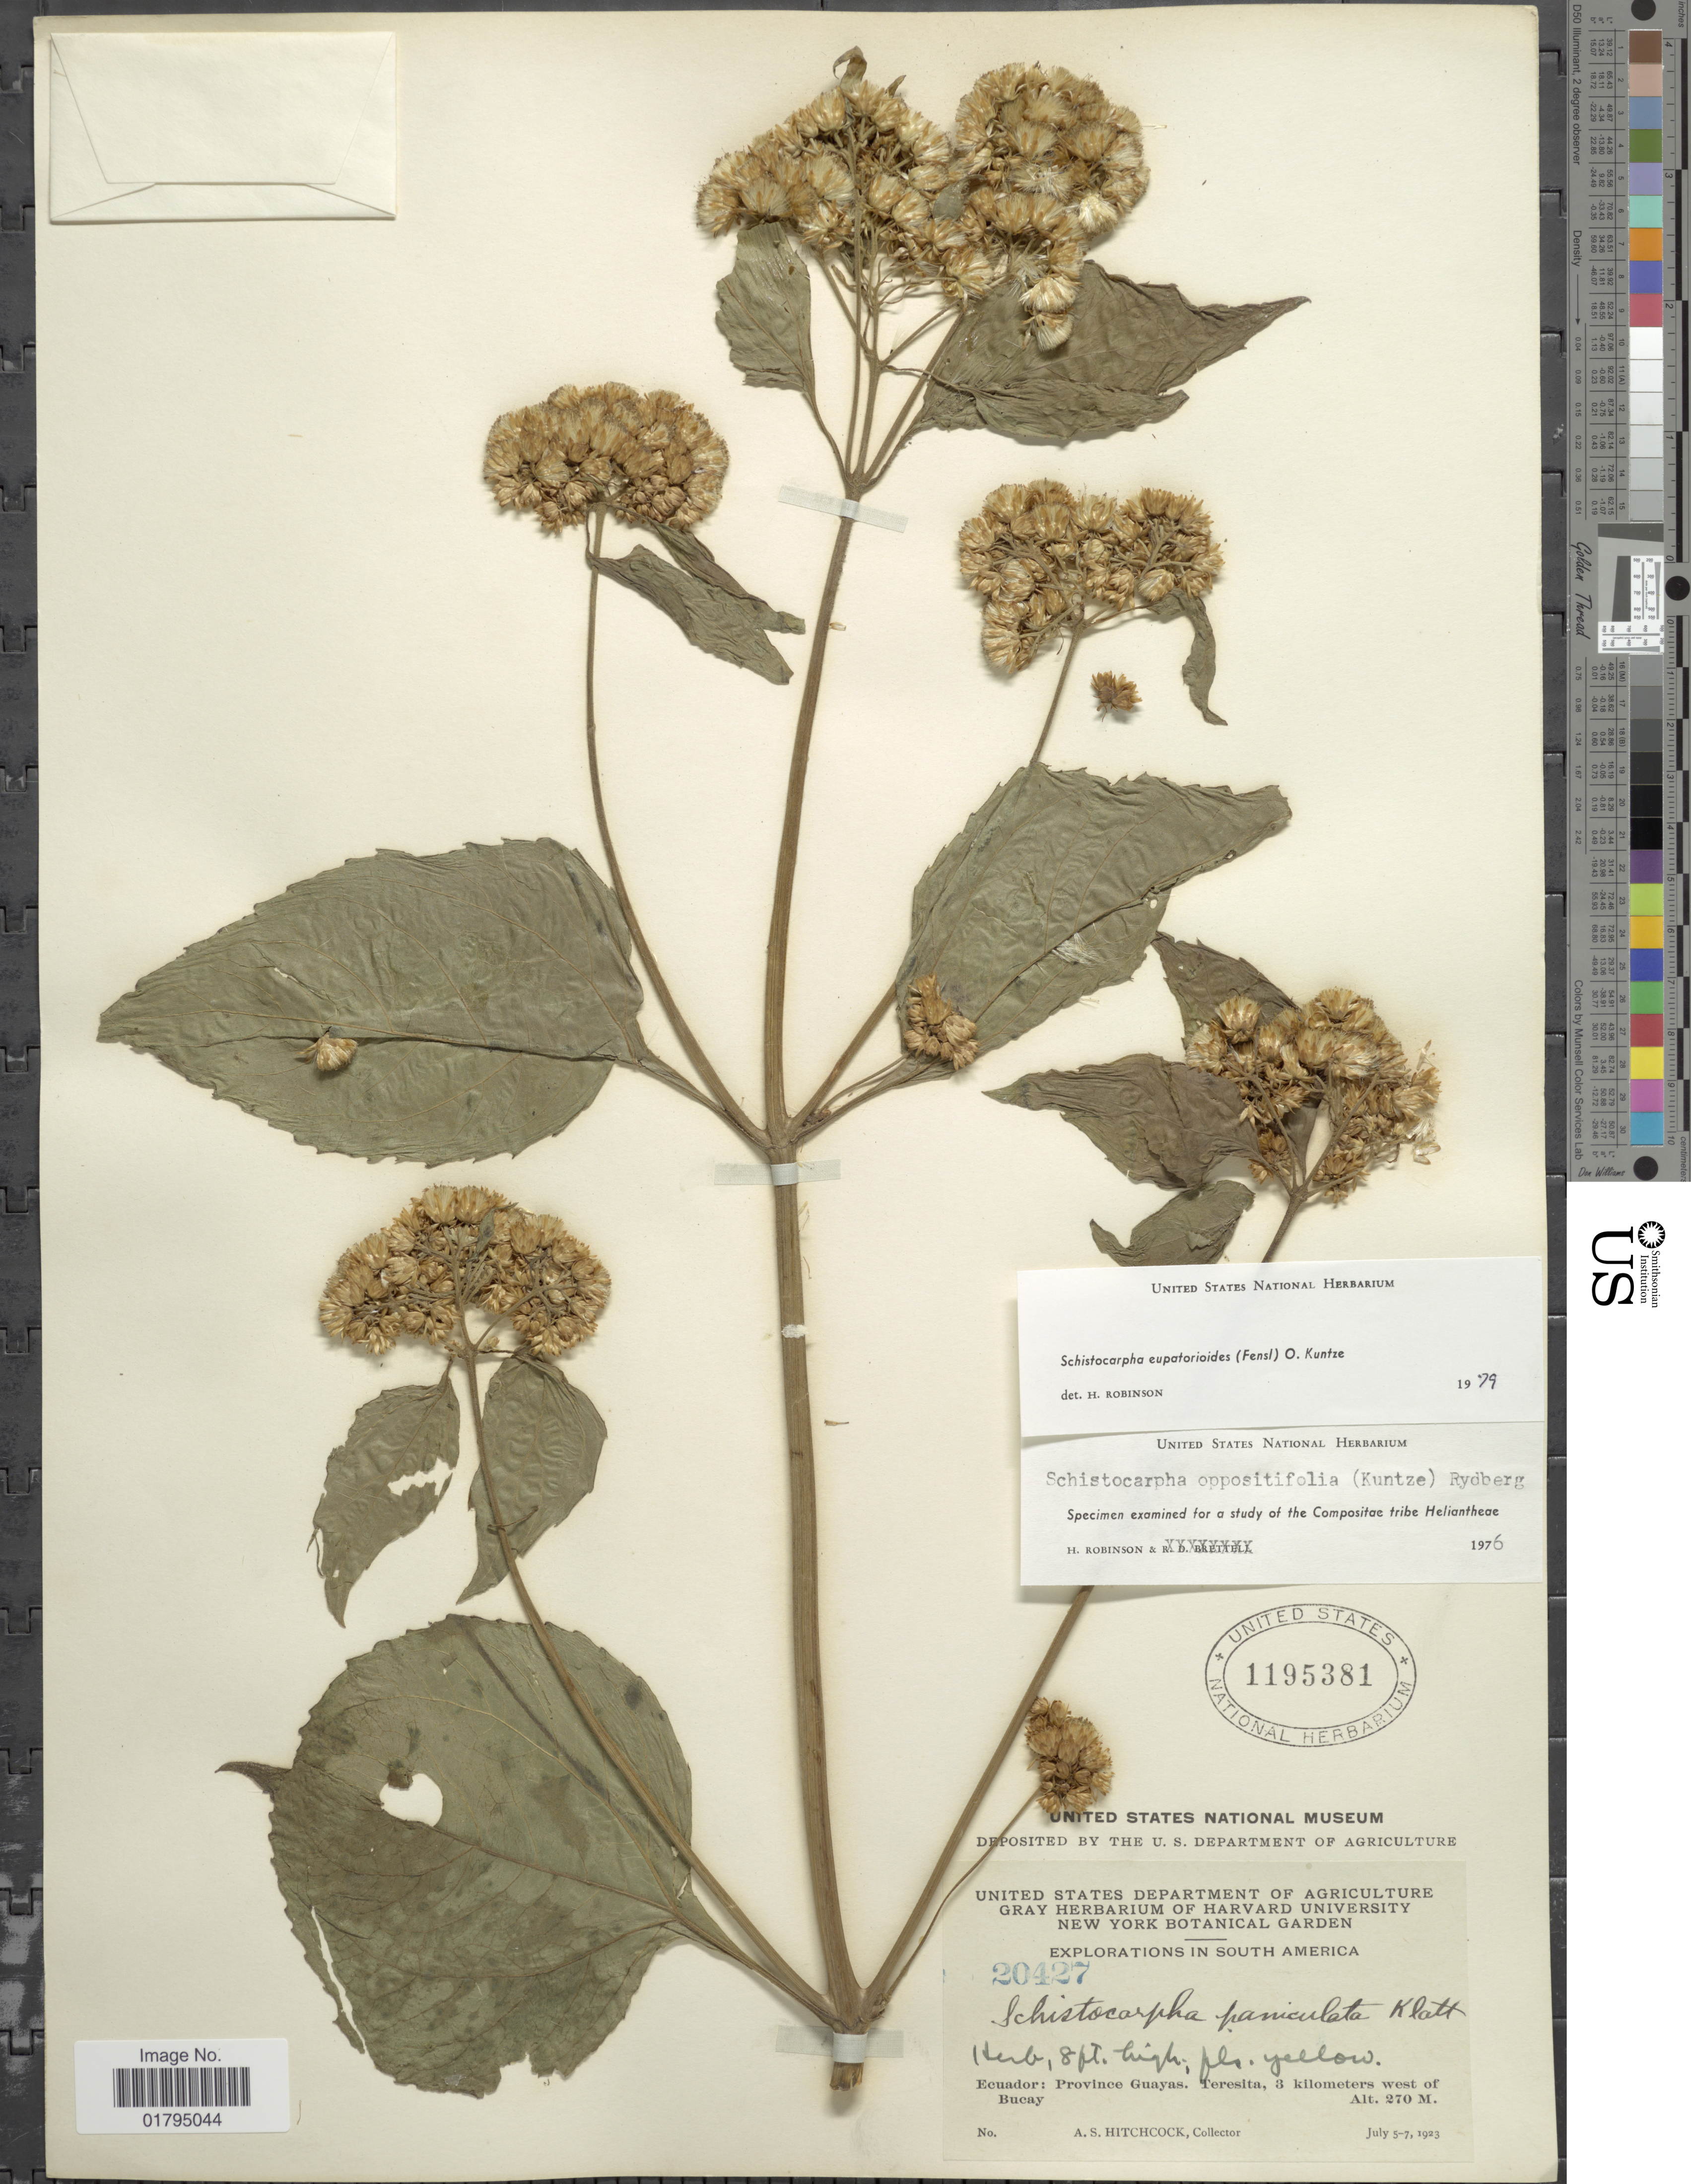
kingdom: Plantae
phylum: Tracheophyta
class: Magnoliopsida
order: Asterales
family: Asteraceae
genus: Schistocarpha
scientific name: Schistocarpha eupatorioides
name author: (Fenzl) Kuntze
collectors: A. S. Hitchcock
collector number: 20427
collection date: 1923-07-05/1923-07-07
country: Ecuador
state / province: Guayas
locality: Ecuador: Province Guayas, Teresita, 3 kilometers west of Bucay.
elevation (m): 270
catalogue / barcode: US 1195381